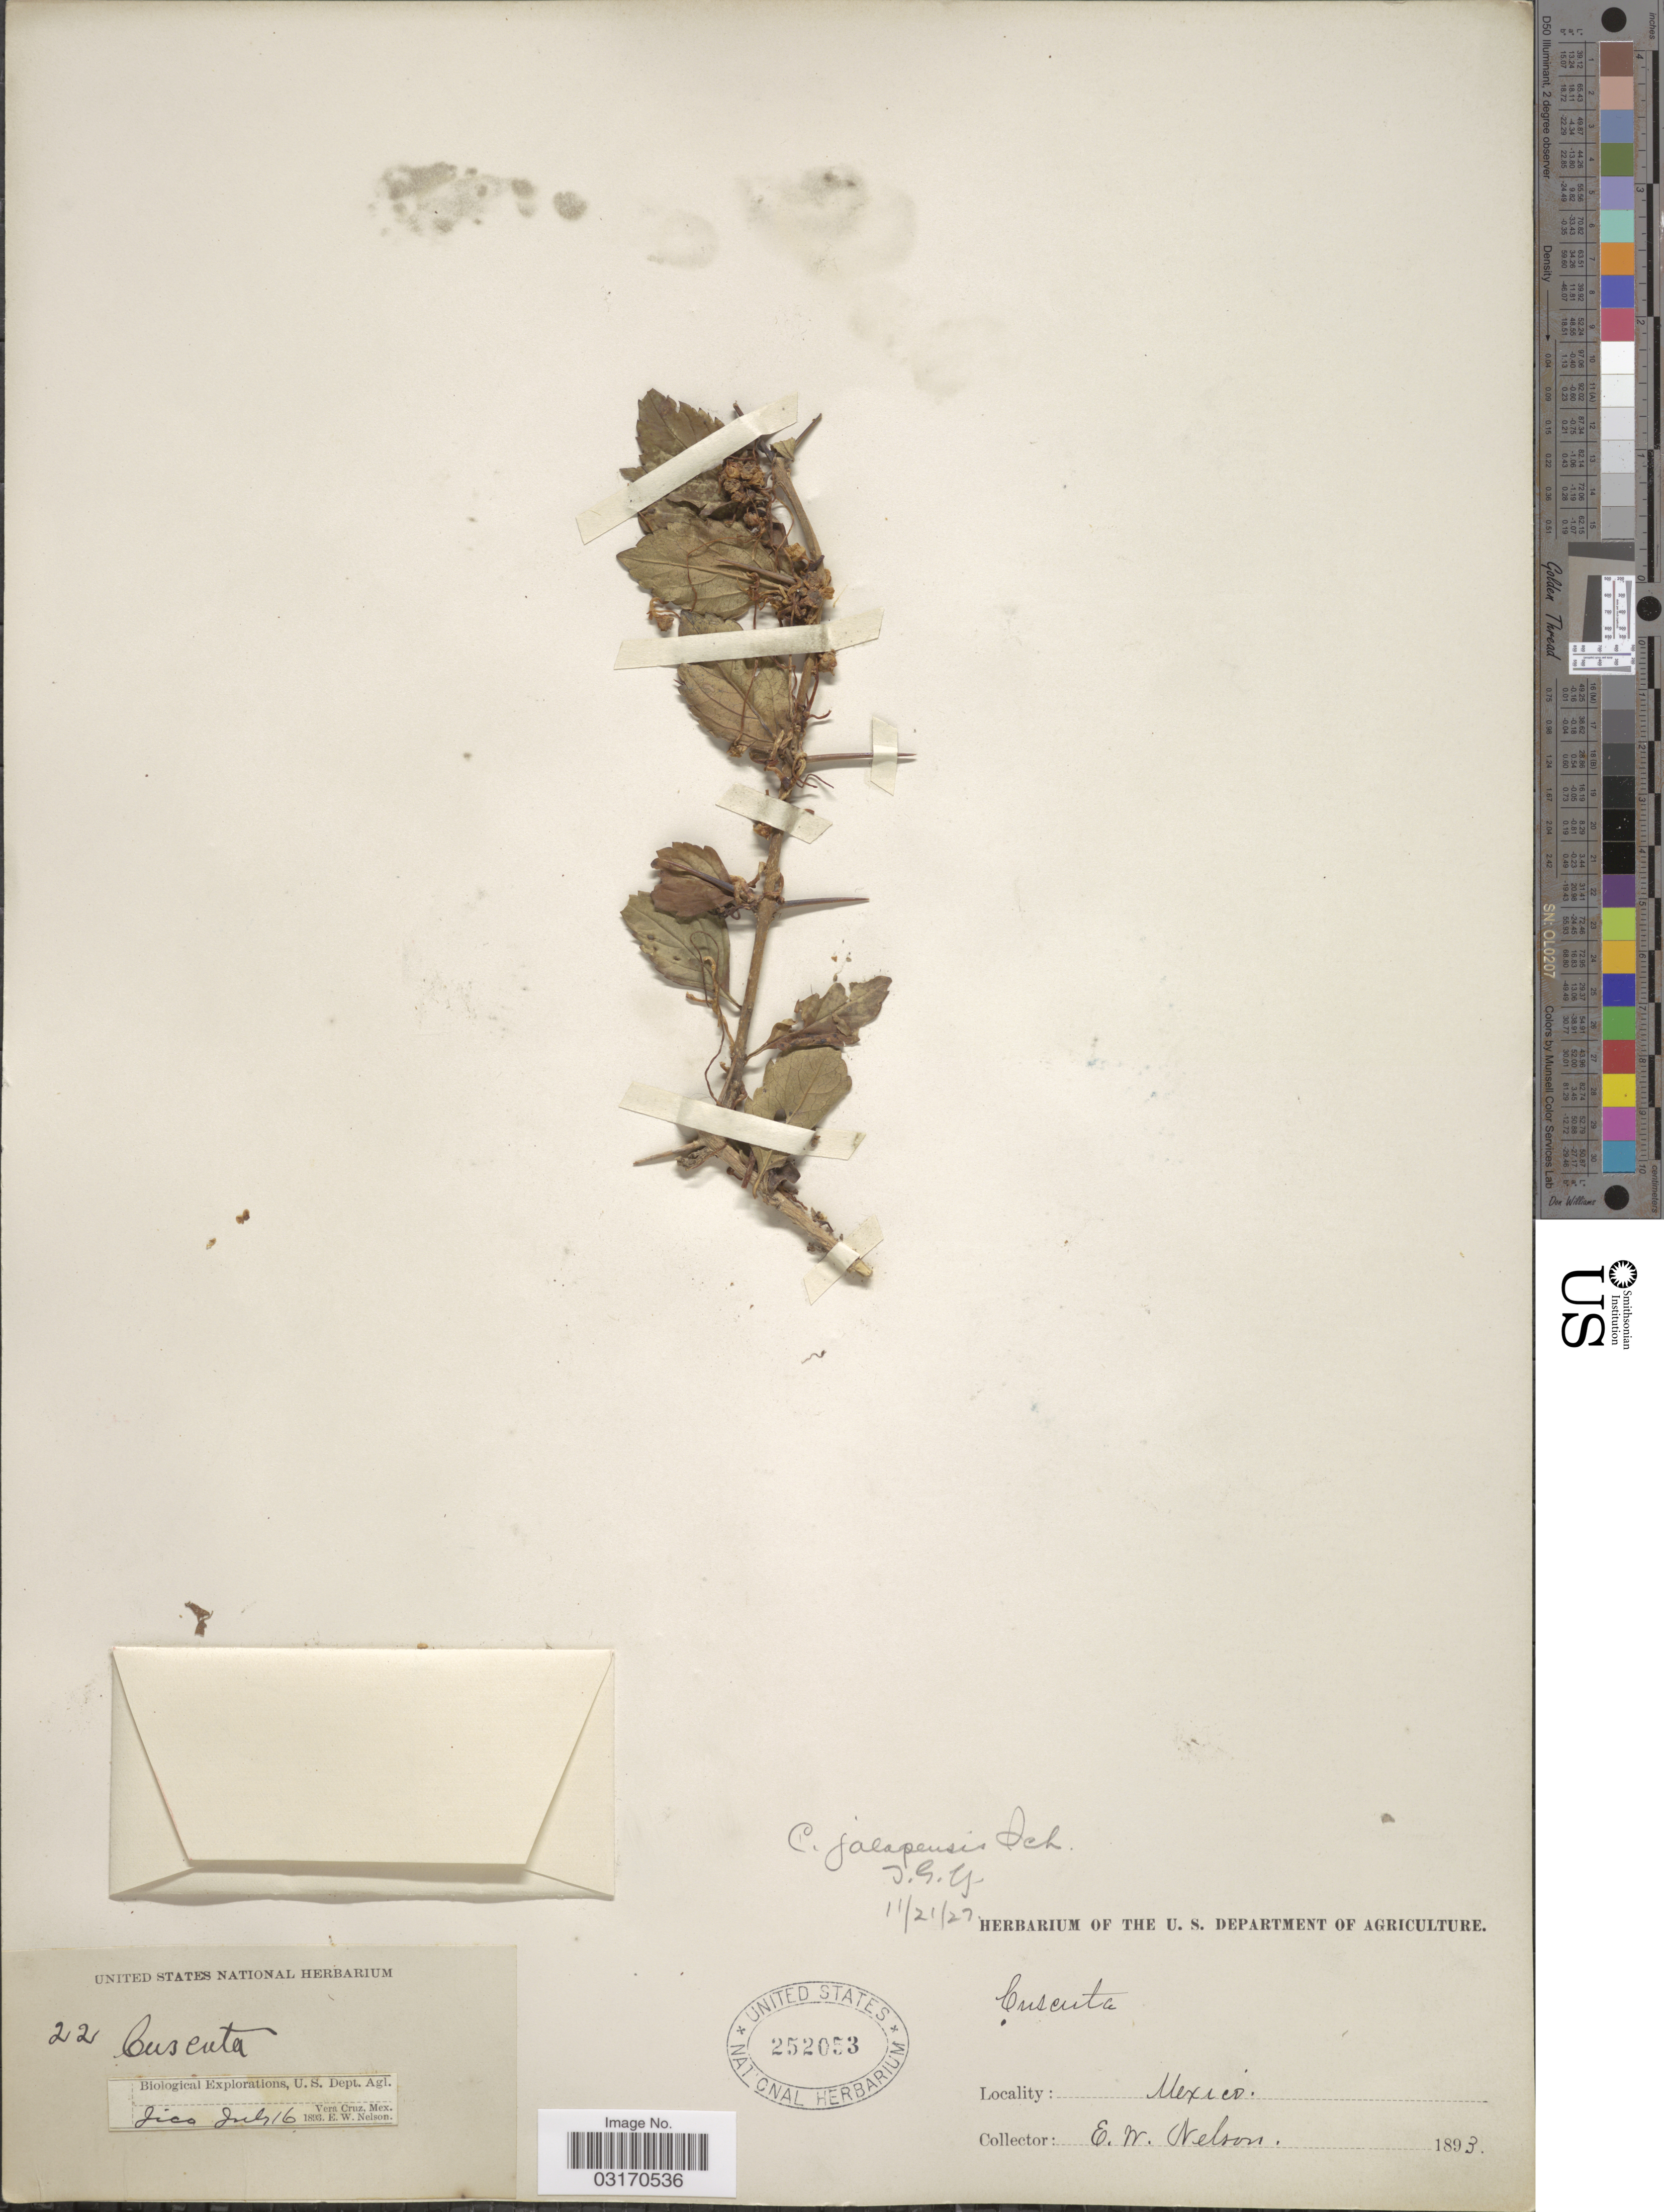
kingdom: Plantae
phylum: Tracheophyta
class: Magnoliopsida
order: Solanales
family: Convolvulaceae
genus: Cuscuta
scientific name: Cuscuta jalapensis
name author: Schltdl.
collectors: W. Nelson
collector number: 22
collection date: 1893-07-16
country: Mexico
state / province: Veracruz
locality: Vera Cruz.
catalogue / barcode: US 252053